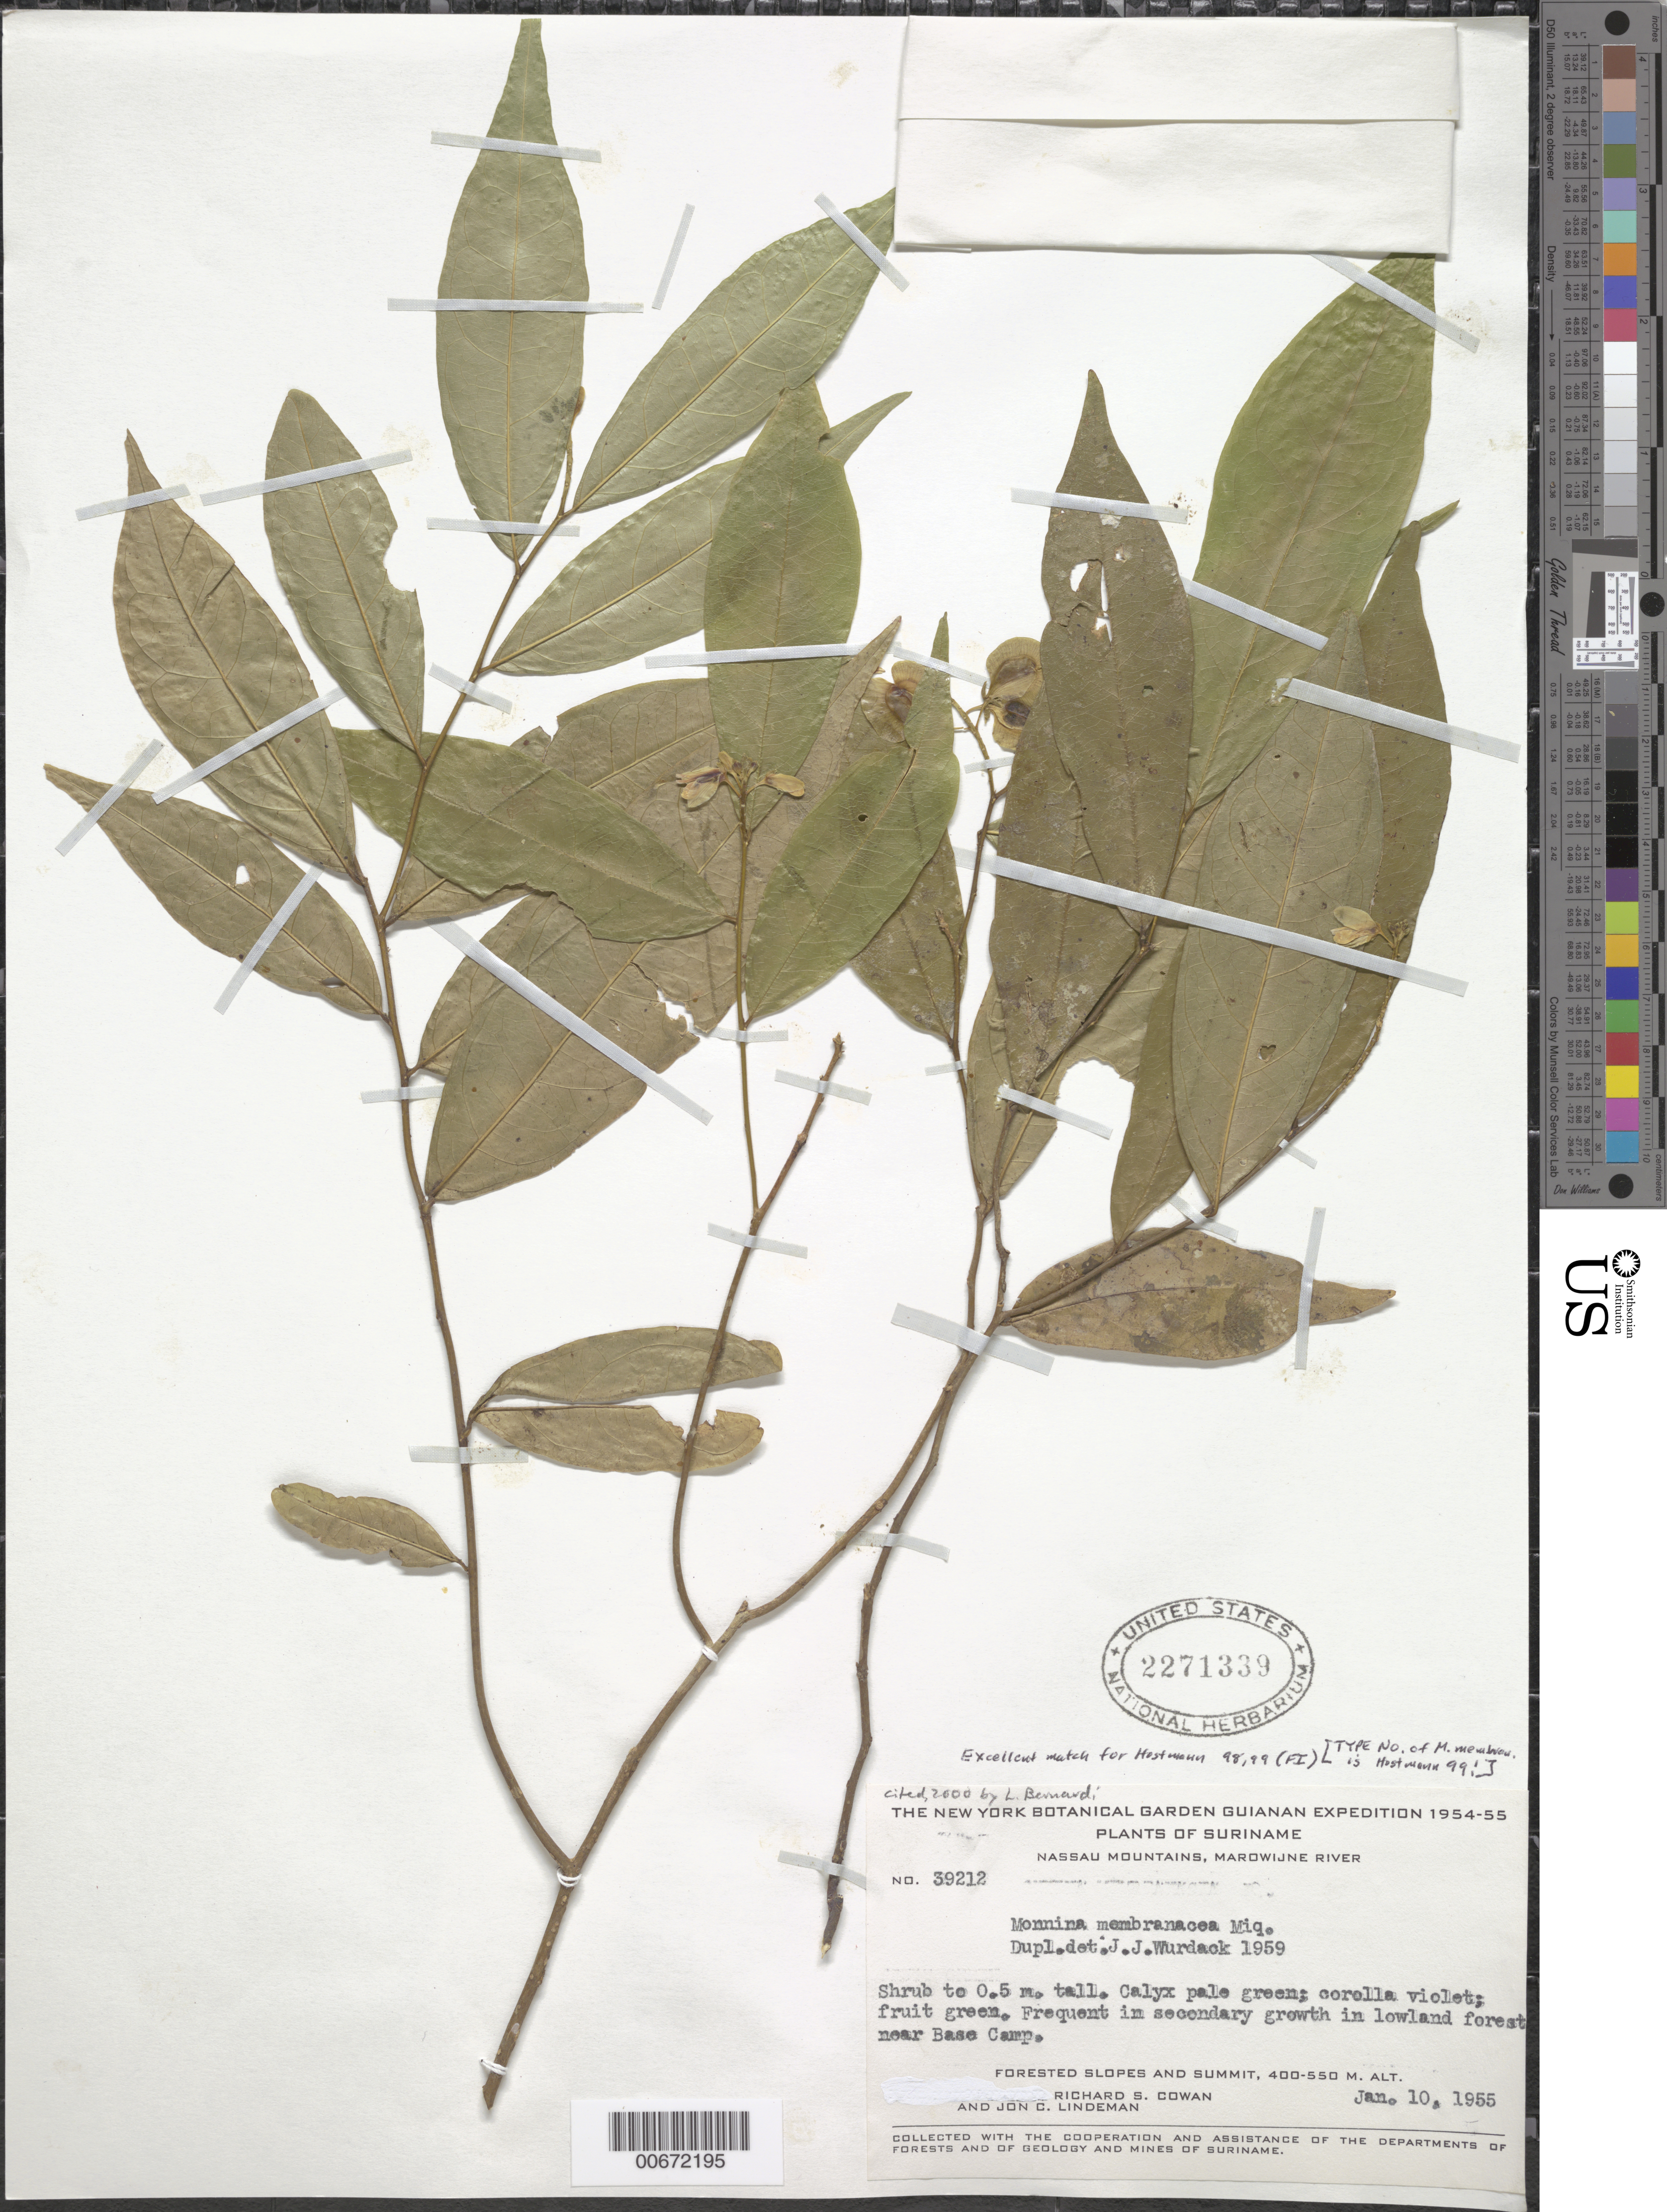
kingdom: Plantae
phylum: Tracheophyta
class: Magnoliopsida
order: Fabales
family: Polygalaceae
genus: Polygala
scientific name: Polygala membranacea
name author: (Miq.) Görts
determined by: Bernardi, L.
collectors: R. S. Cowan & J. C. Lindeman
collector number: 39212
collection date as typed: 10-Jan-55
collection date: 1955-01-10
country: Suriname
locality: Nassau Mts., Marowijne R., near Base Camp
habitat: Secondary growth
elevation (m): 400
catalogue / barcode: US 2271339